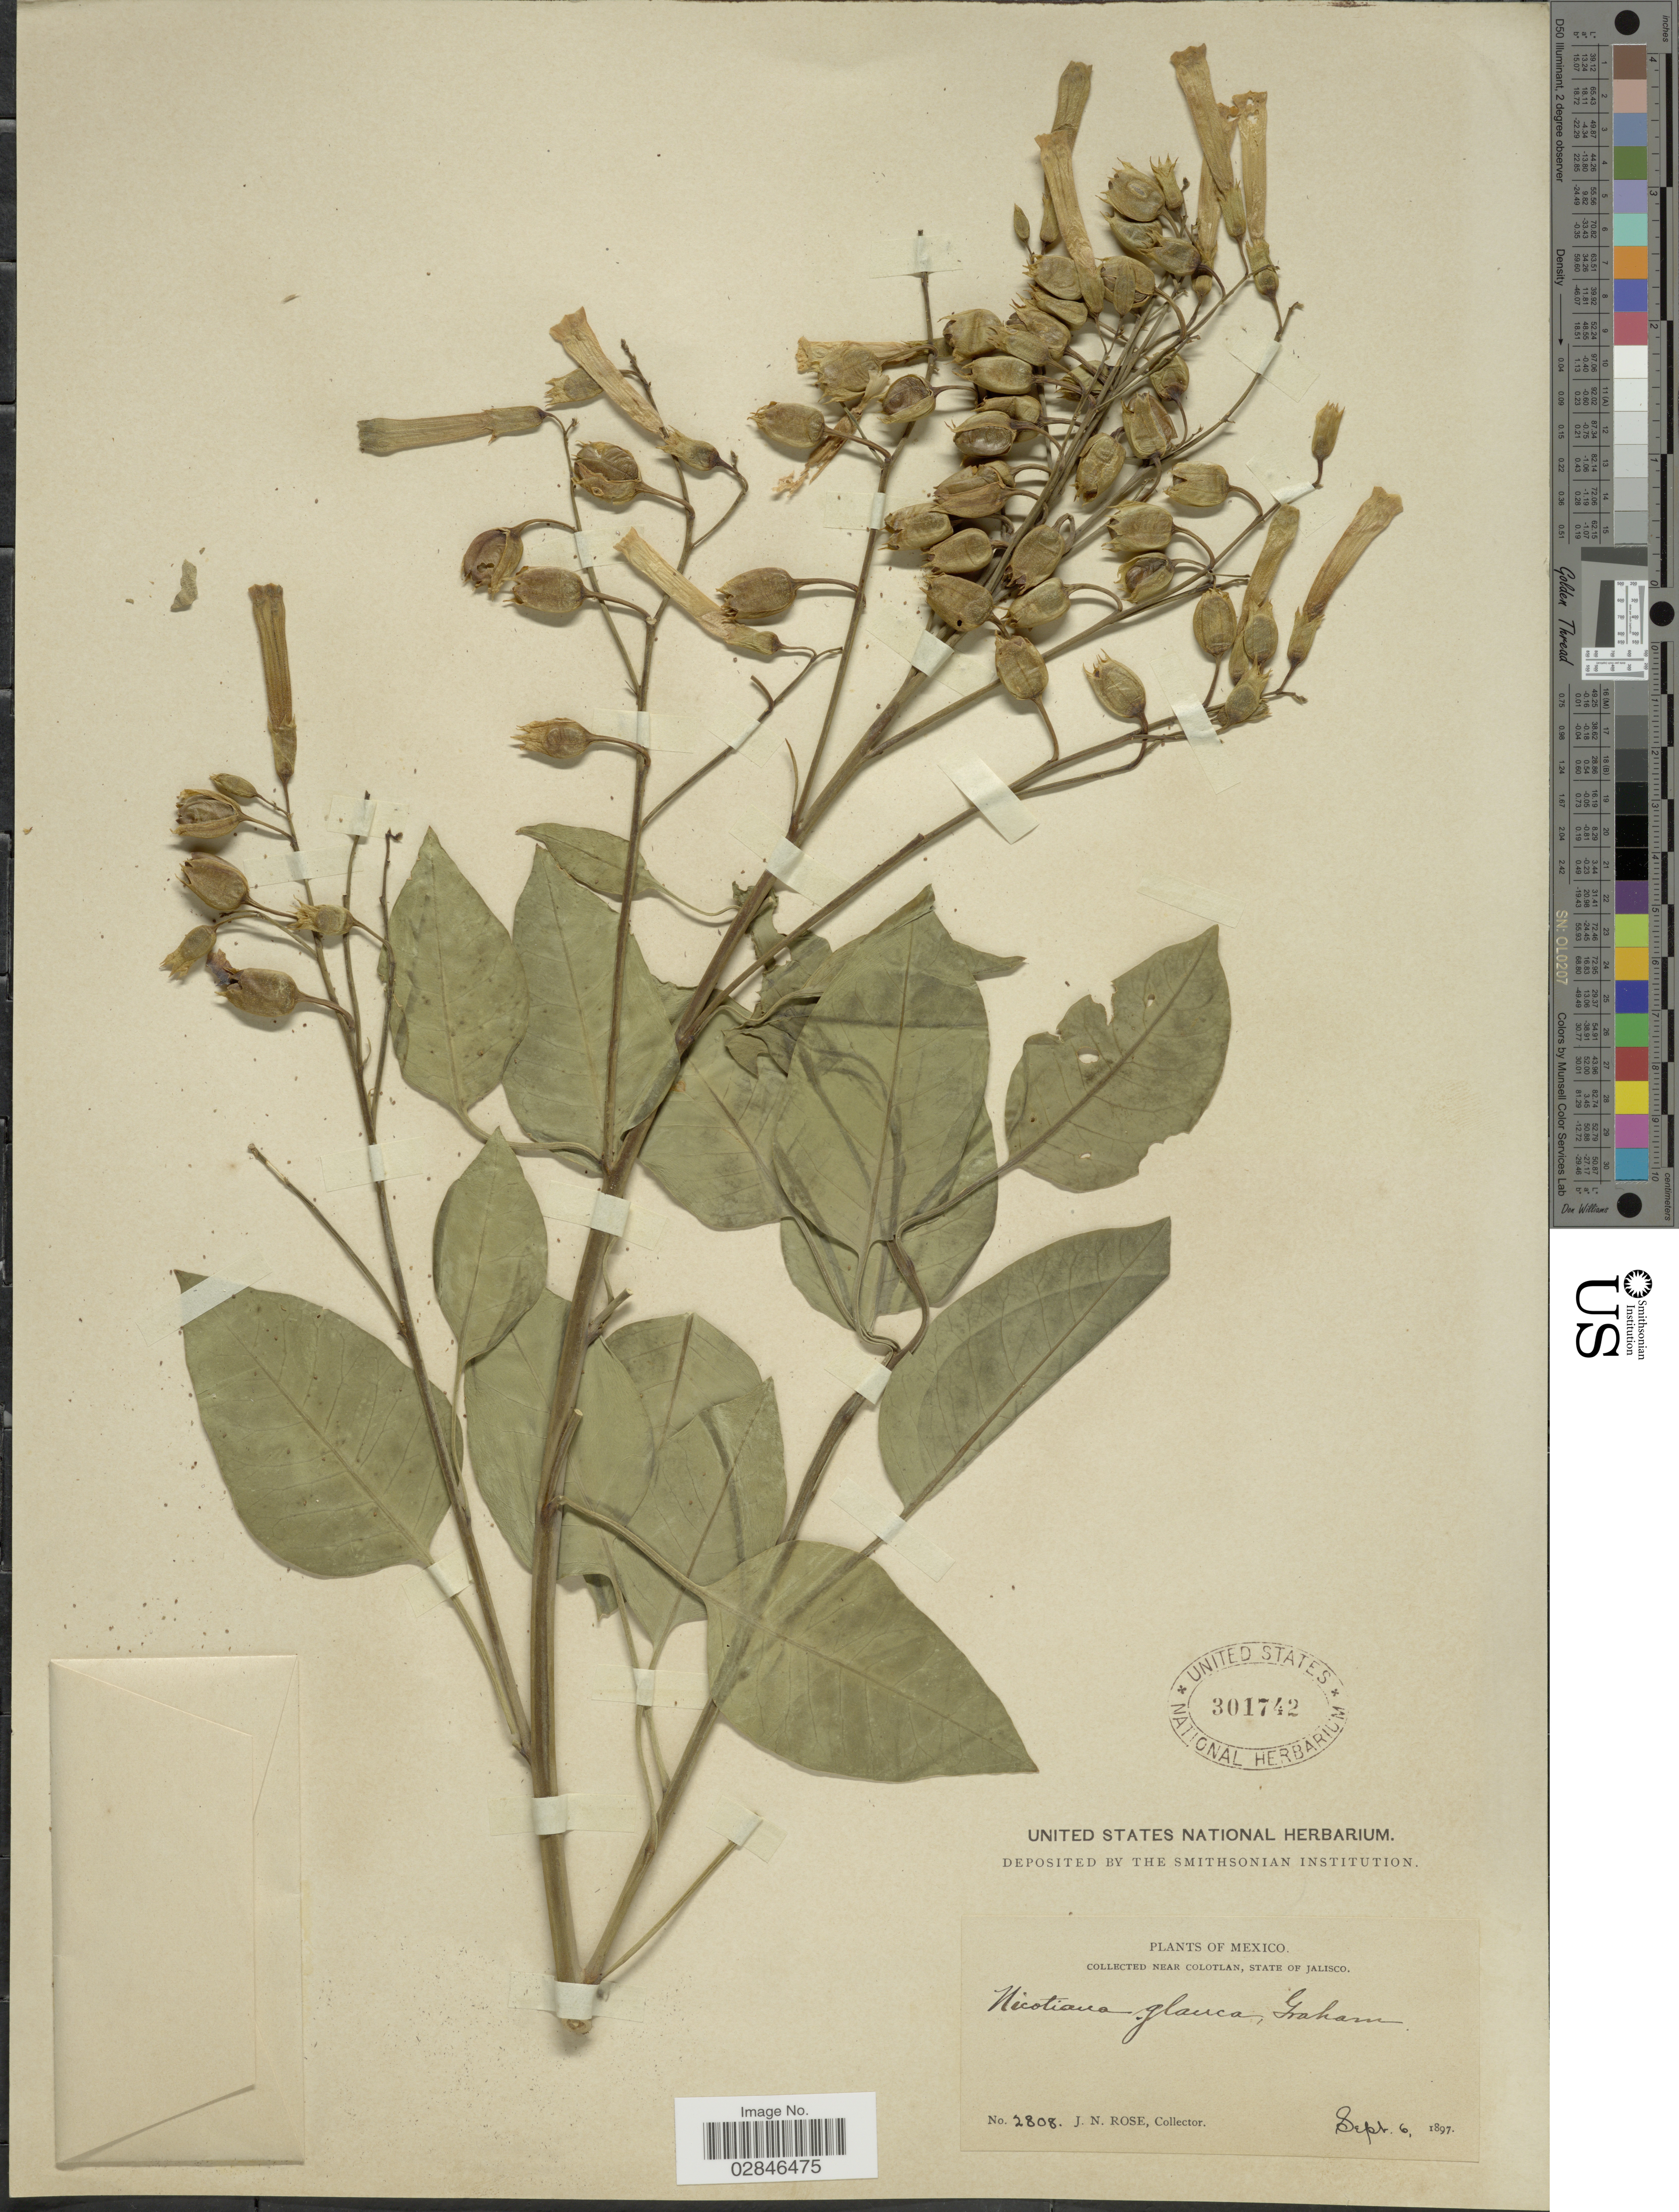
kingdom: Plantae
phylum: Tracheophyta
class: Magnoliopsida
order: Solanales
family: Solanaceae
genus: Nicotiana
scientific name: Nicotiana glauca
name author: Graham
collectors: J. N. Rose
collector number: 2808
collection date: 1897-09-06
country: Mexico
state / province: Jalisco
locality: Near Colotlan.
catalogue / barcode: US 301742